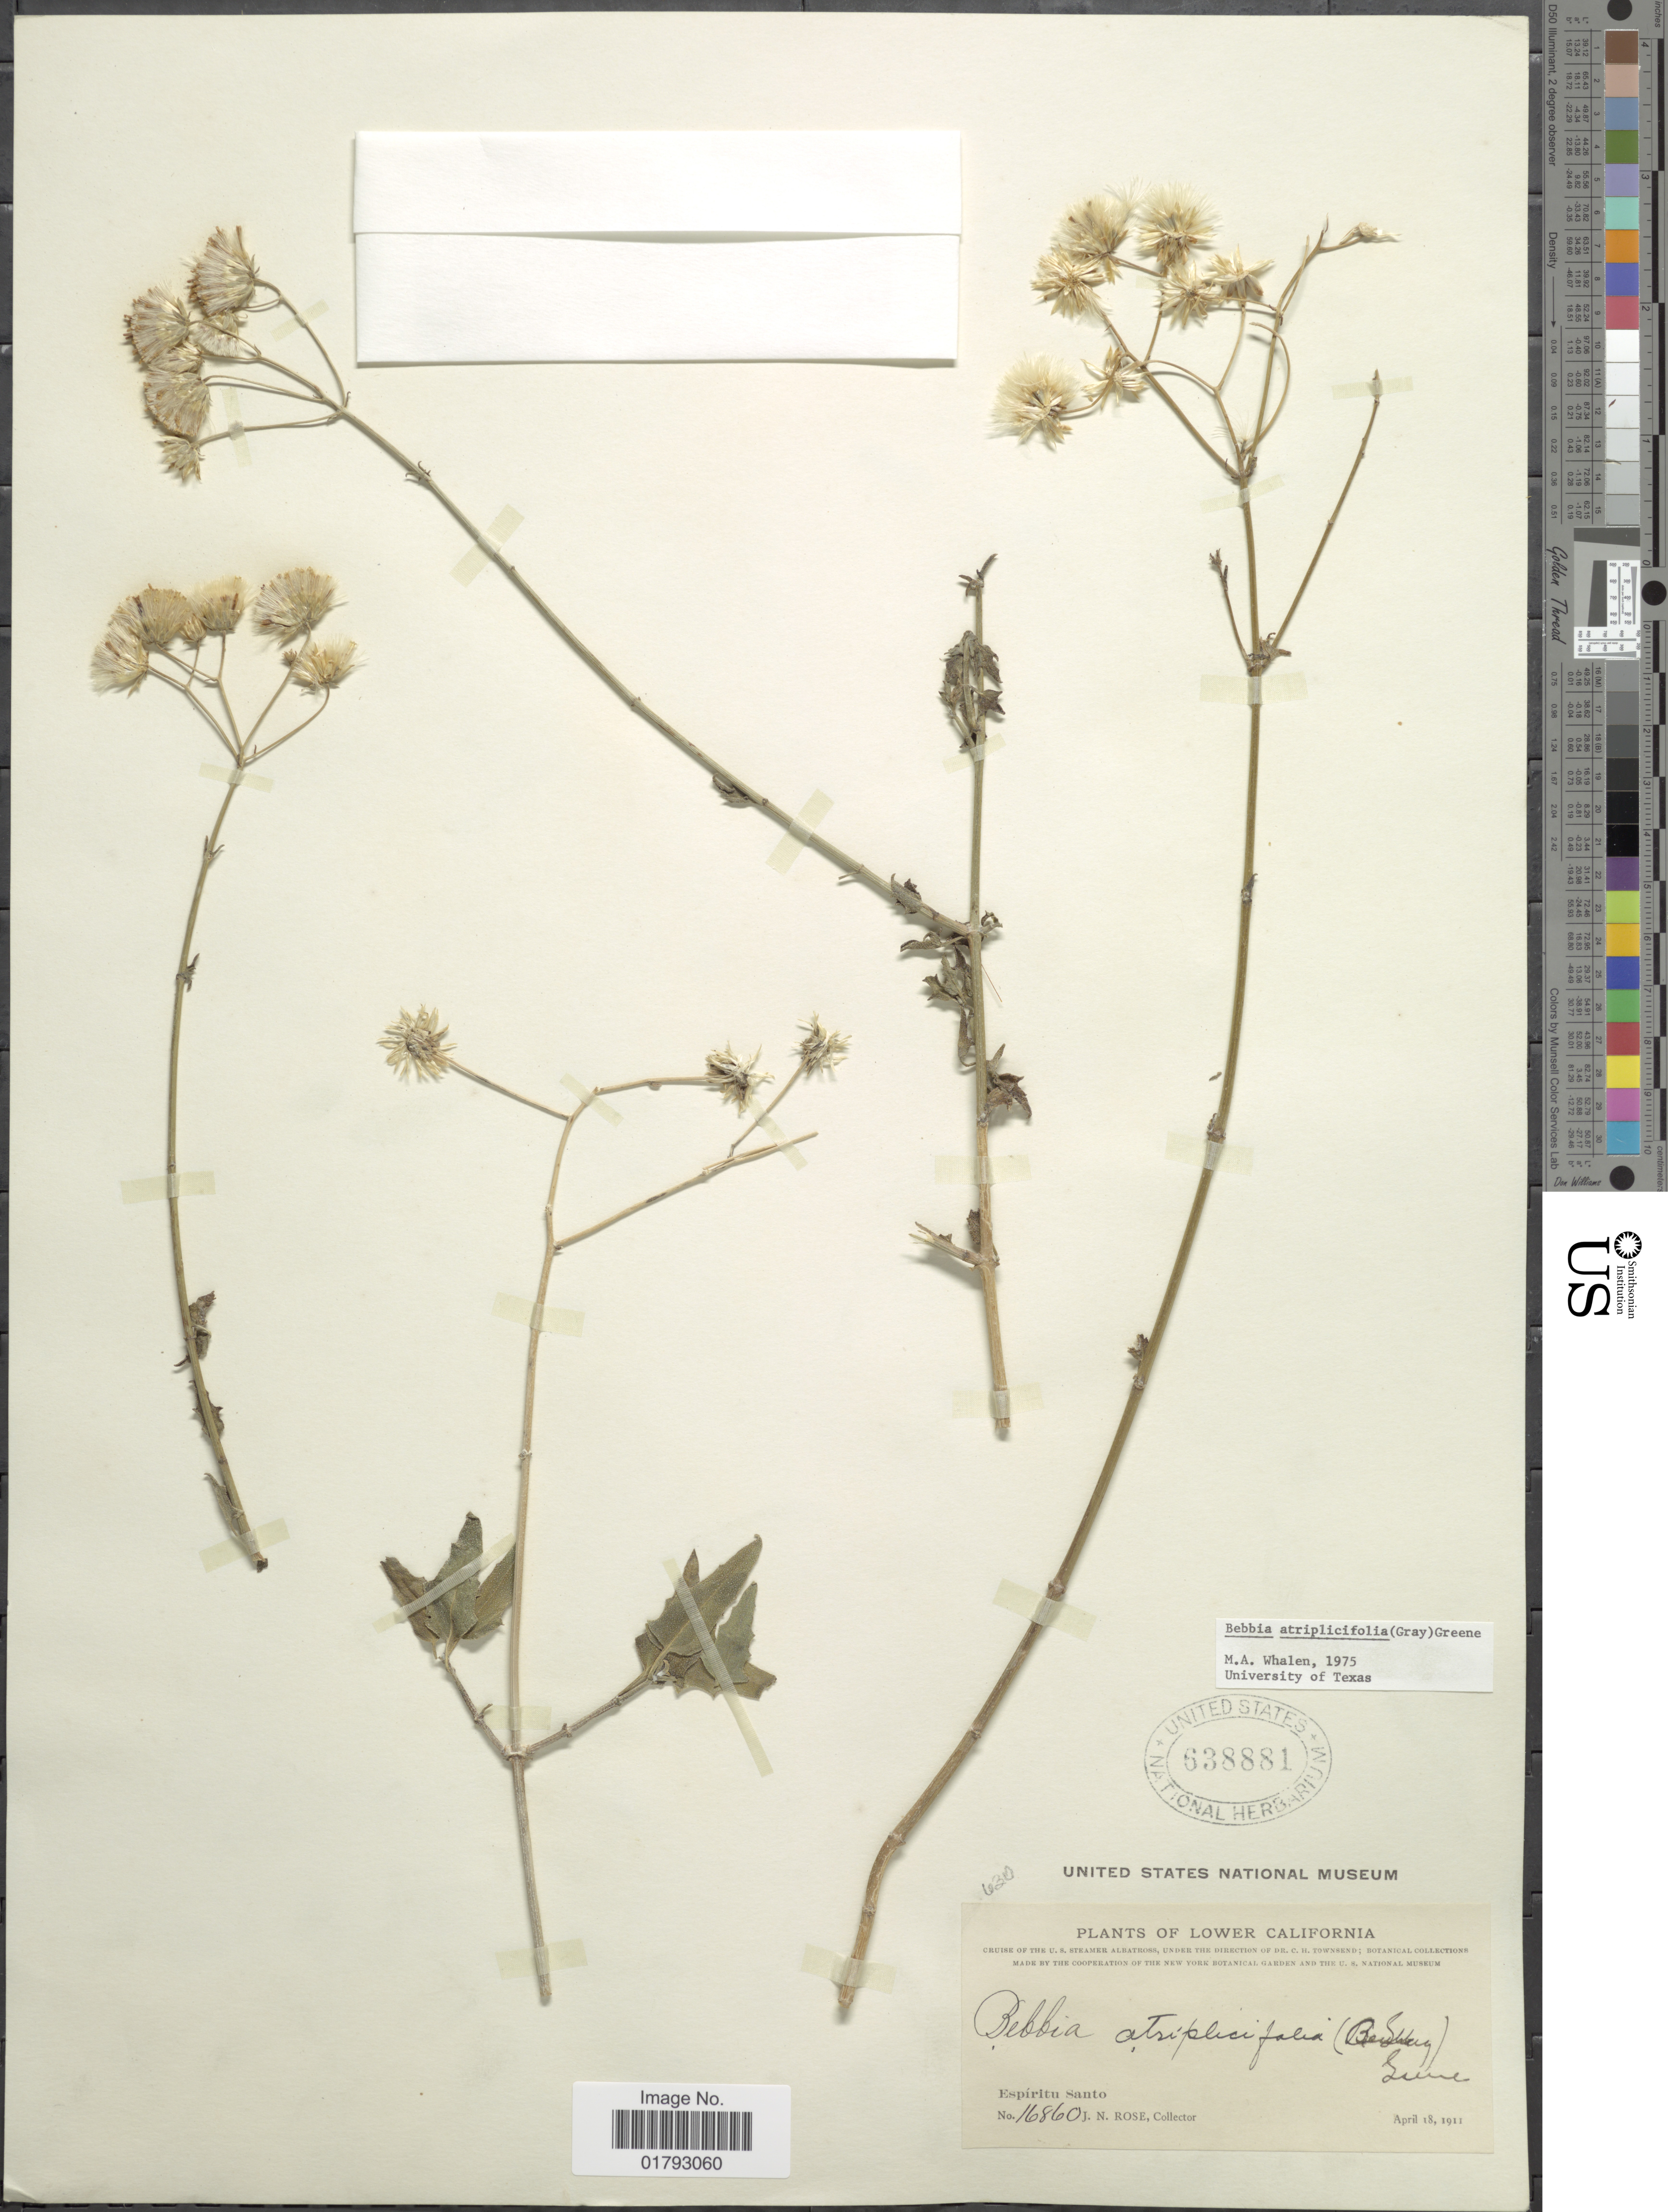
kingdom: Plantae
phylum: Tracheophyta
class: Magnoliopsida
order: Asterales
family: Asteraceae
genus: Bebbia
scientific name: Bebbia atriplicifolia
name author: (A. Gray) Greene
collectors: J. N. Rose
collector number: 16860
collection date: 1911-04-18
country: Mexico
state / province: Baja California Sur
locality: Espiritu Santo. Lower California.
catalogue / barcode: US 638881